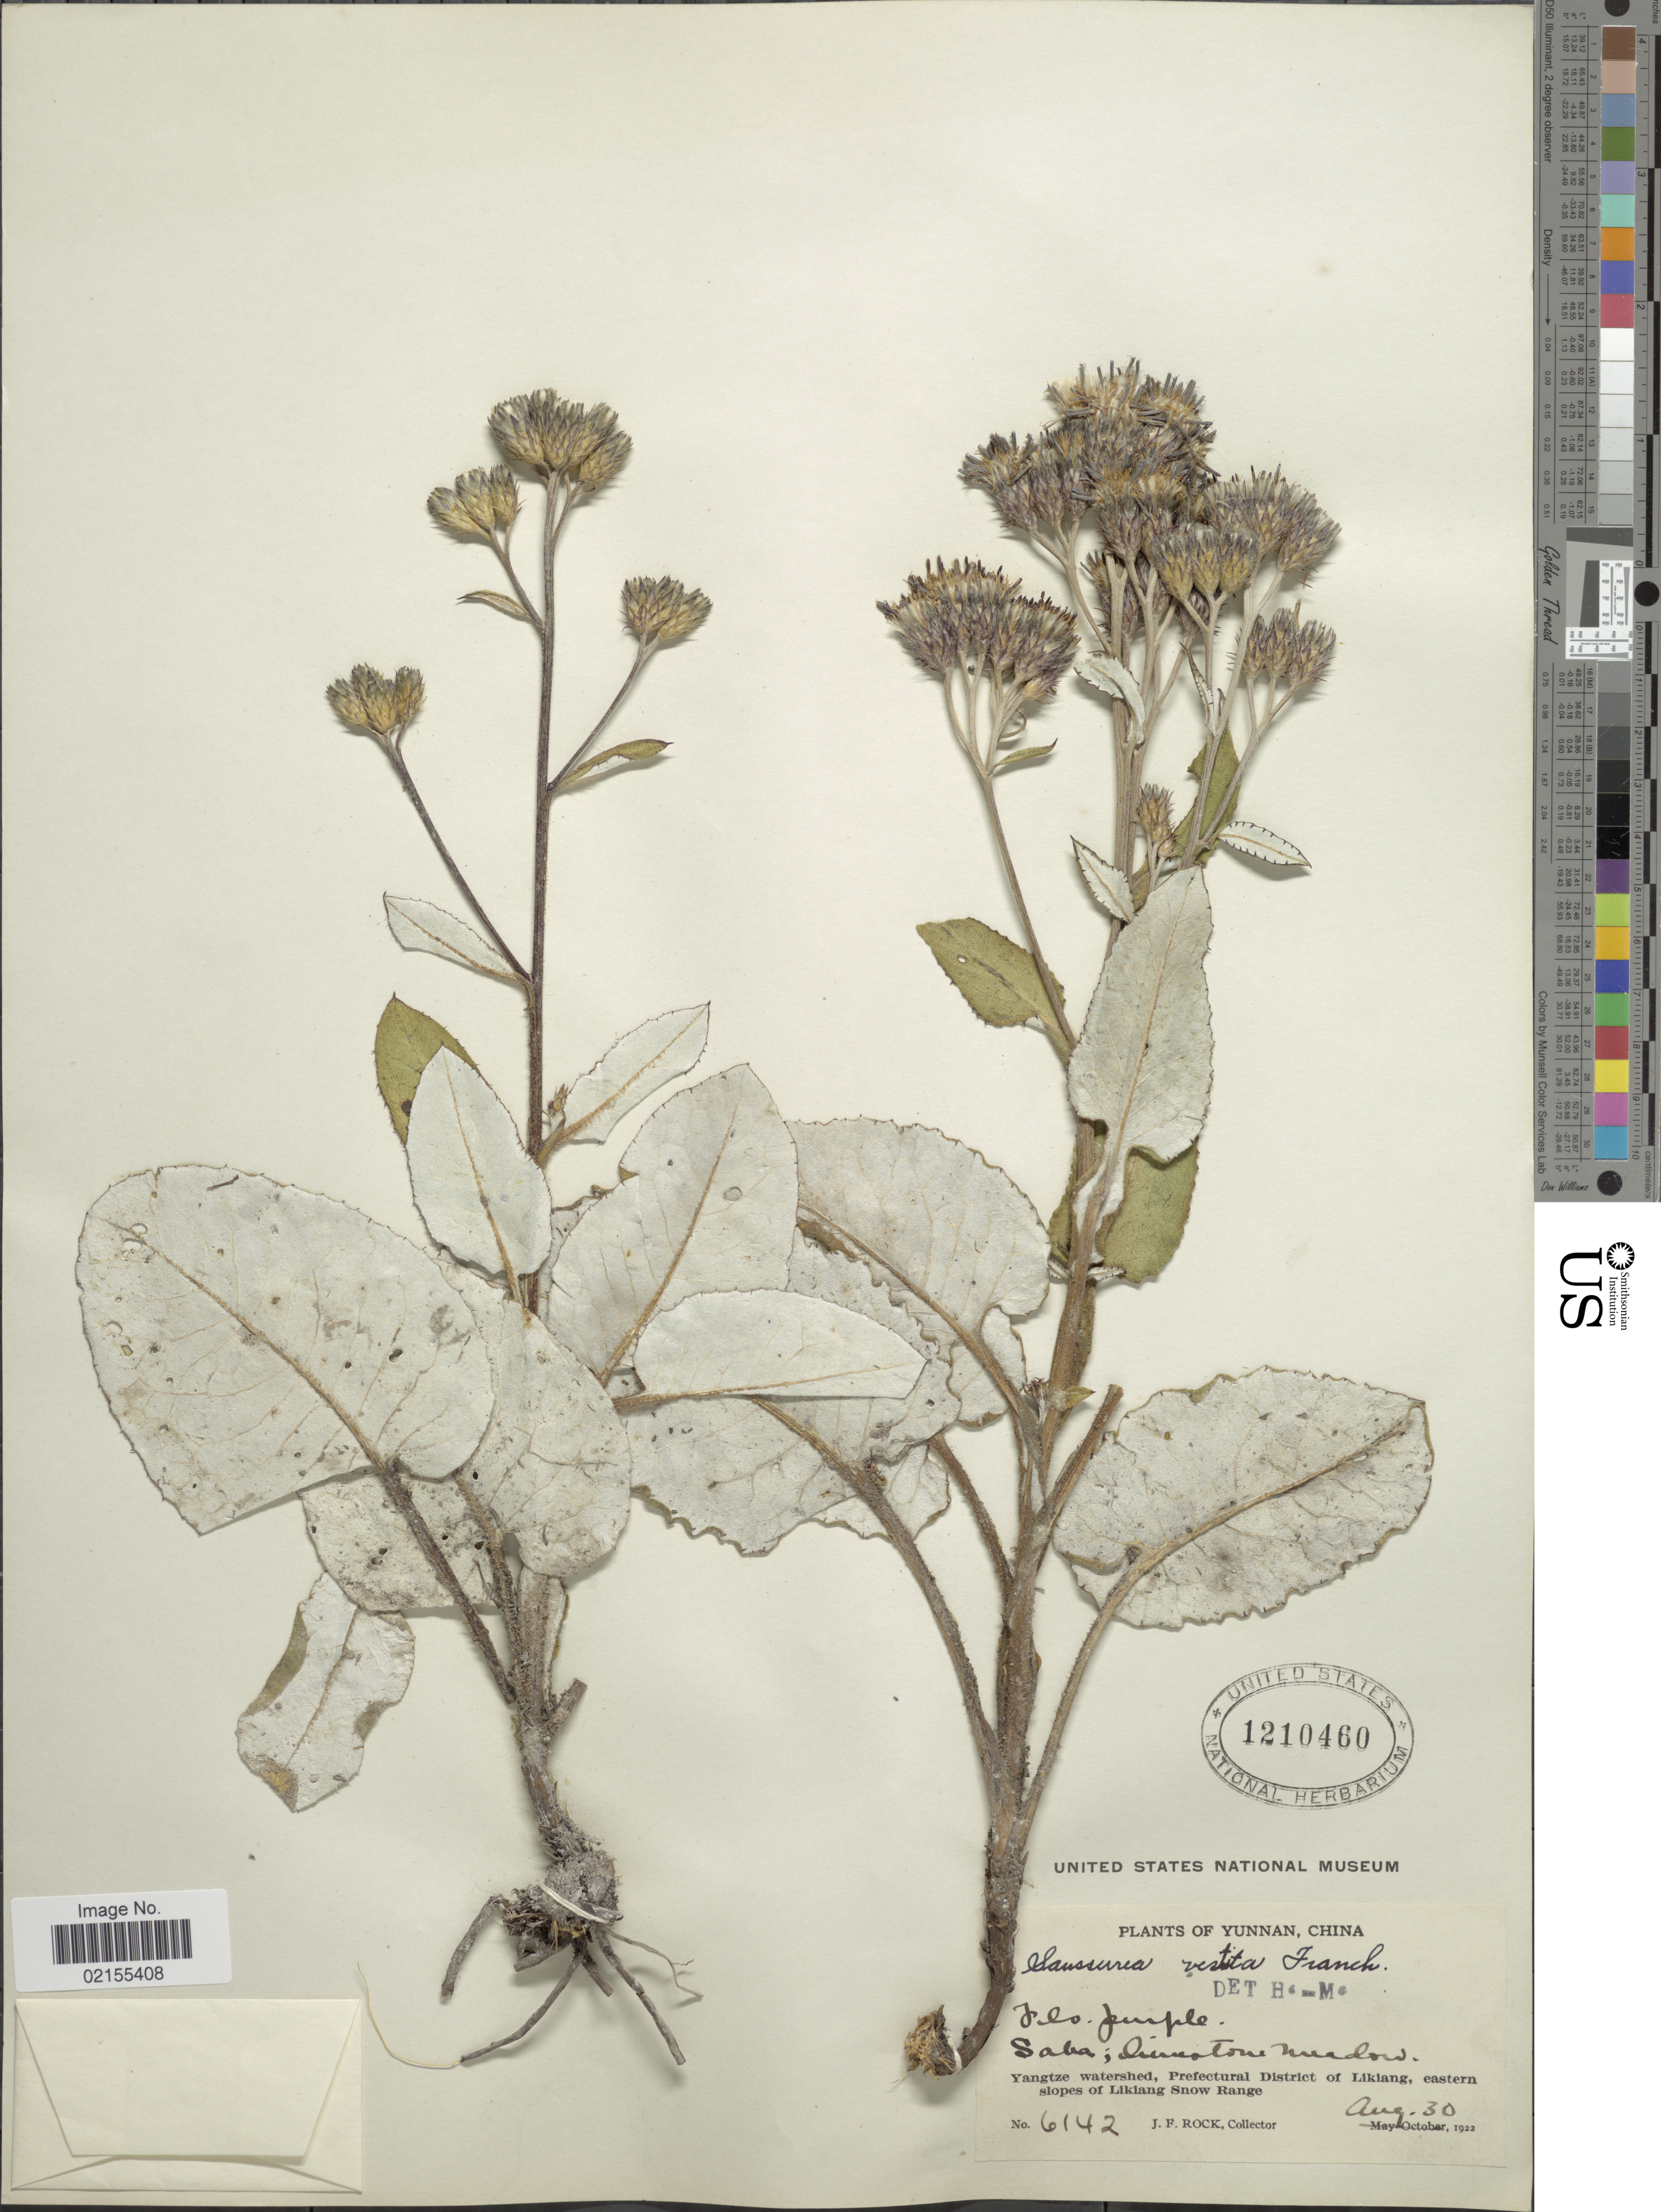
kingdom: Plantae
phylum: Tracheophyta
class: Magnoliopsida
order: Asterales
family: Asteraceae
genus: Saussurea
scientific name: Saussurea vestita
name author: Franch.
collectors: J. Rock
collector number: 6142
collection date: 1922-08-30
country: China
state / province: Yunnan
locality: Saba, Yangtze watershed, Prefectural District of Likiang, eastern slopes of Likiang Snow Range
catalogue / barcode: US 1210460